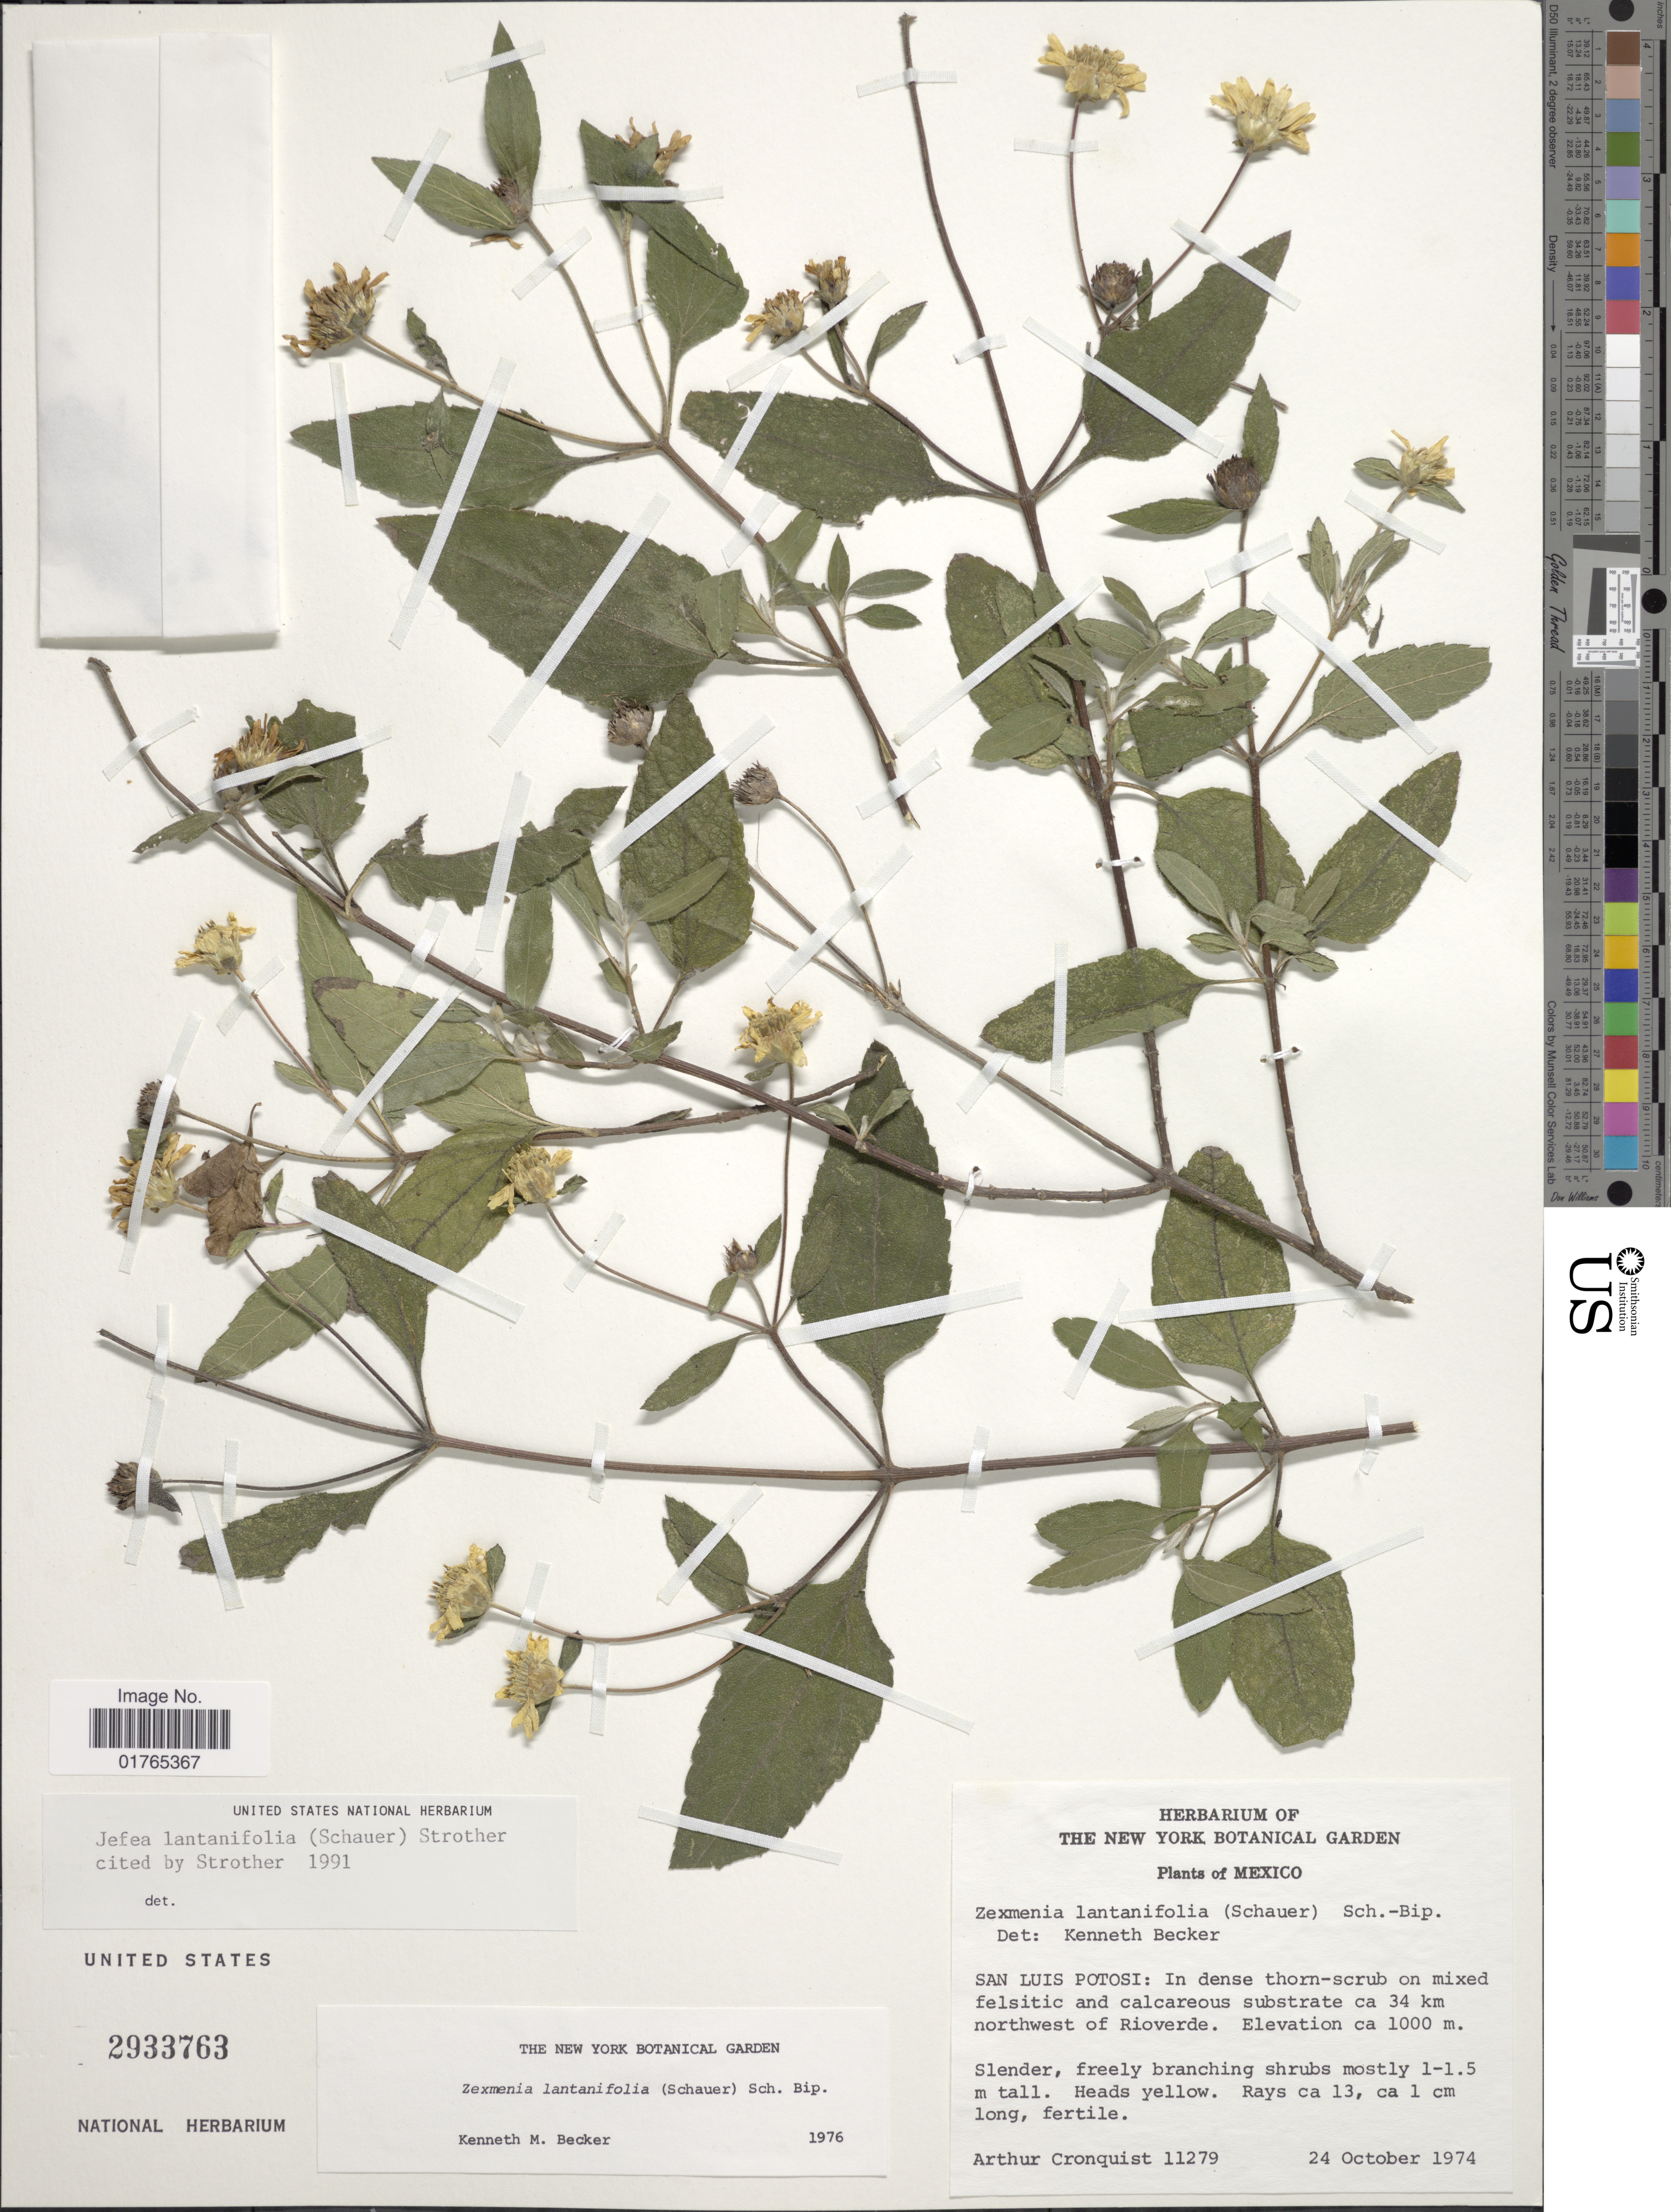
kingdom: Plantae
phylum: Tracheophyta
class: Magnoliopsida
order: Asterales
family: Asteraceae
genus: Jefea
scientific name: Jefea lantanifolia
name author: (S. Schauer) Strother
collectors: A. J. Cronquist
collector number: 11279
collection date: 1974-10-24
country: Mexico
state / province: San Luis Potosí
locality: In dense thorn-scrub on mixed felsitic and calcareous substrate ca 34 km northwest of Rioverde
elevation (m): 1000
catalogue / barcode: US 2933763